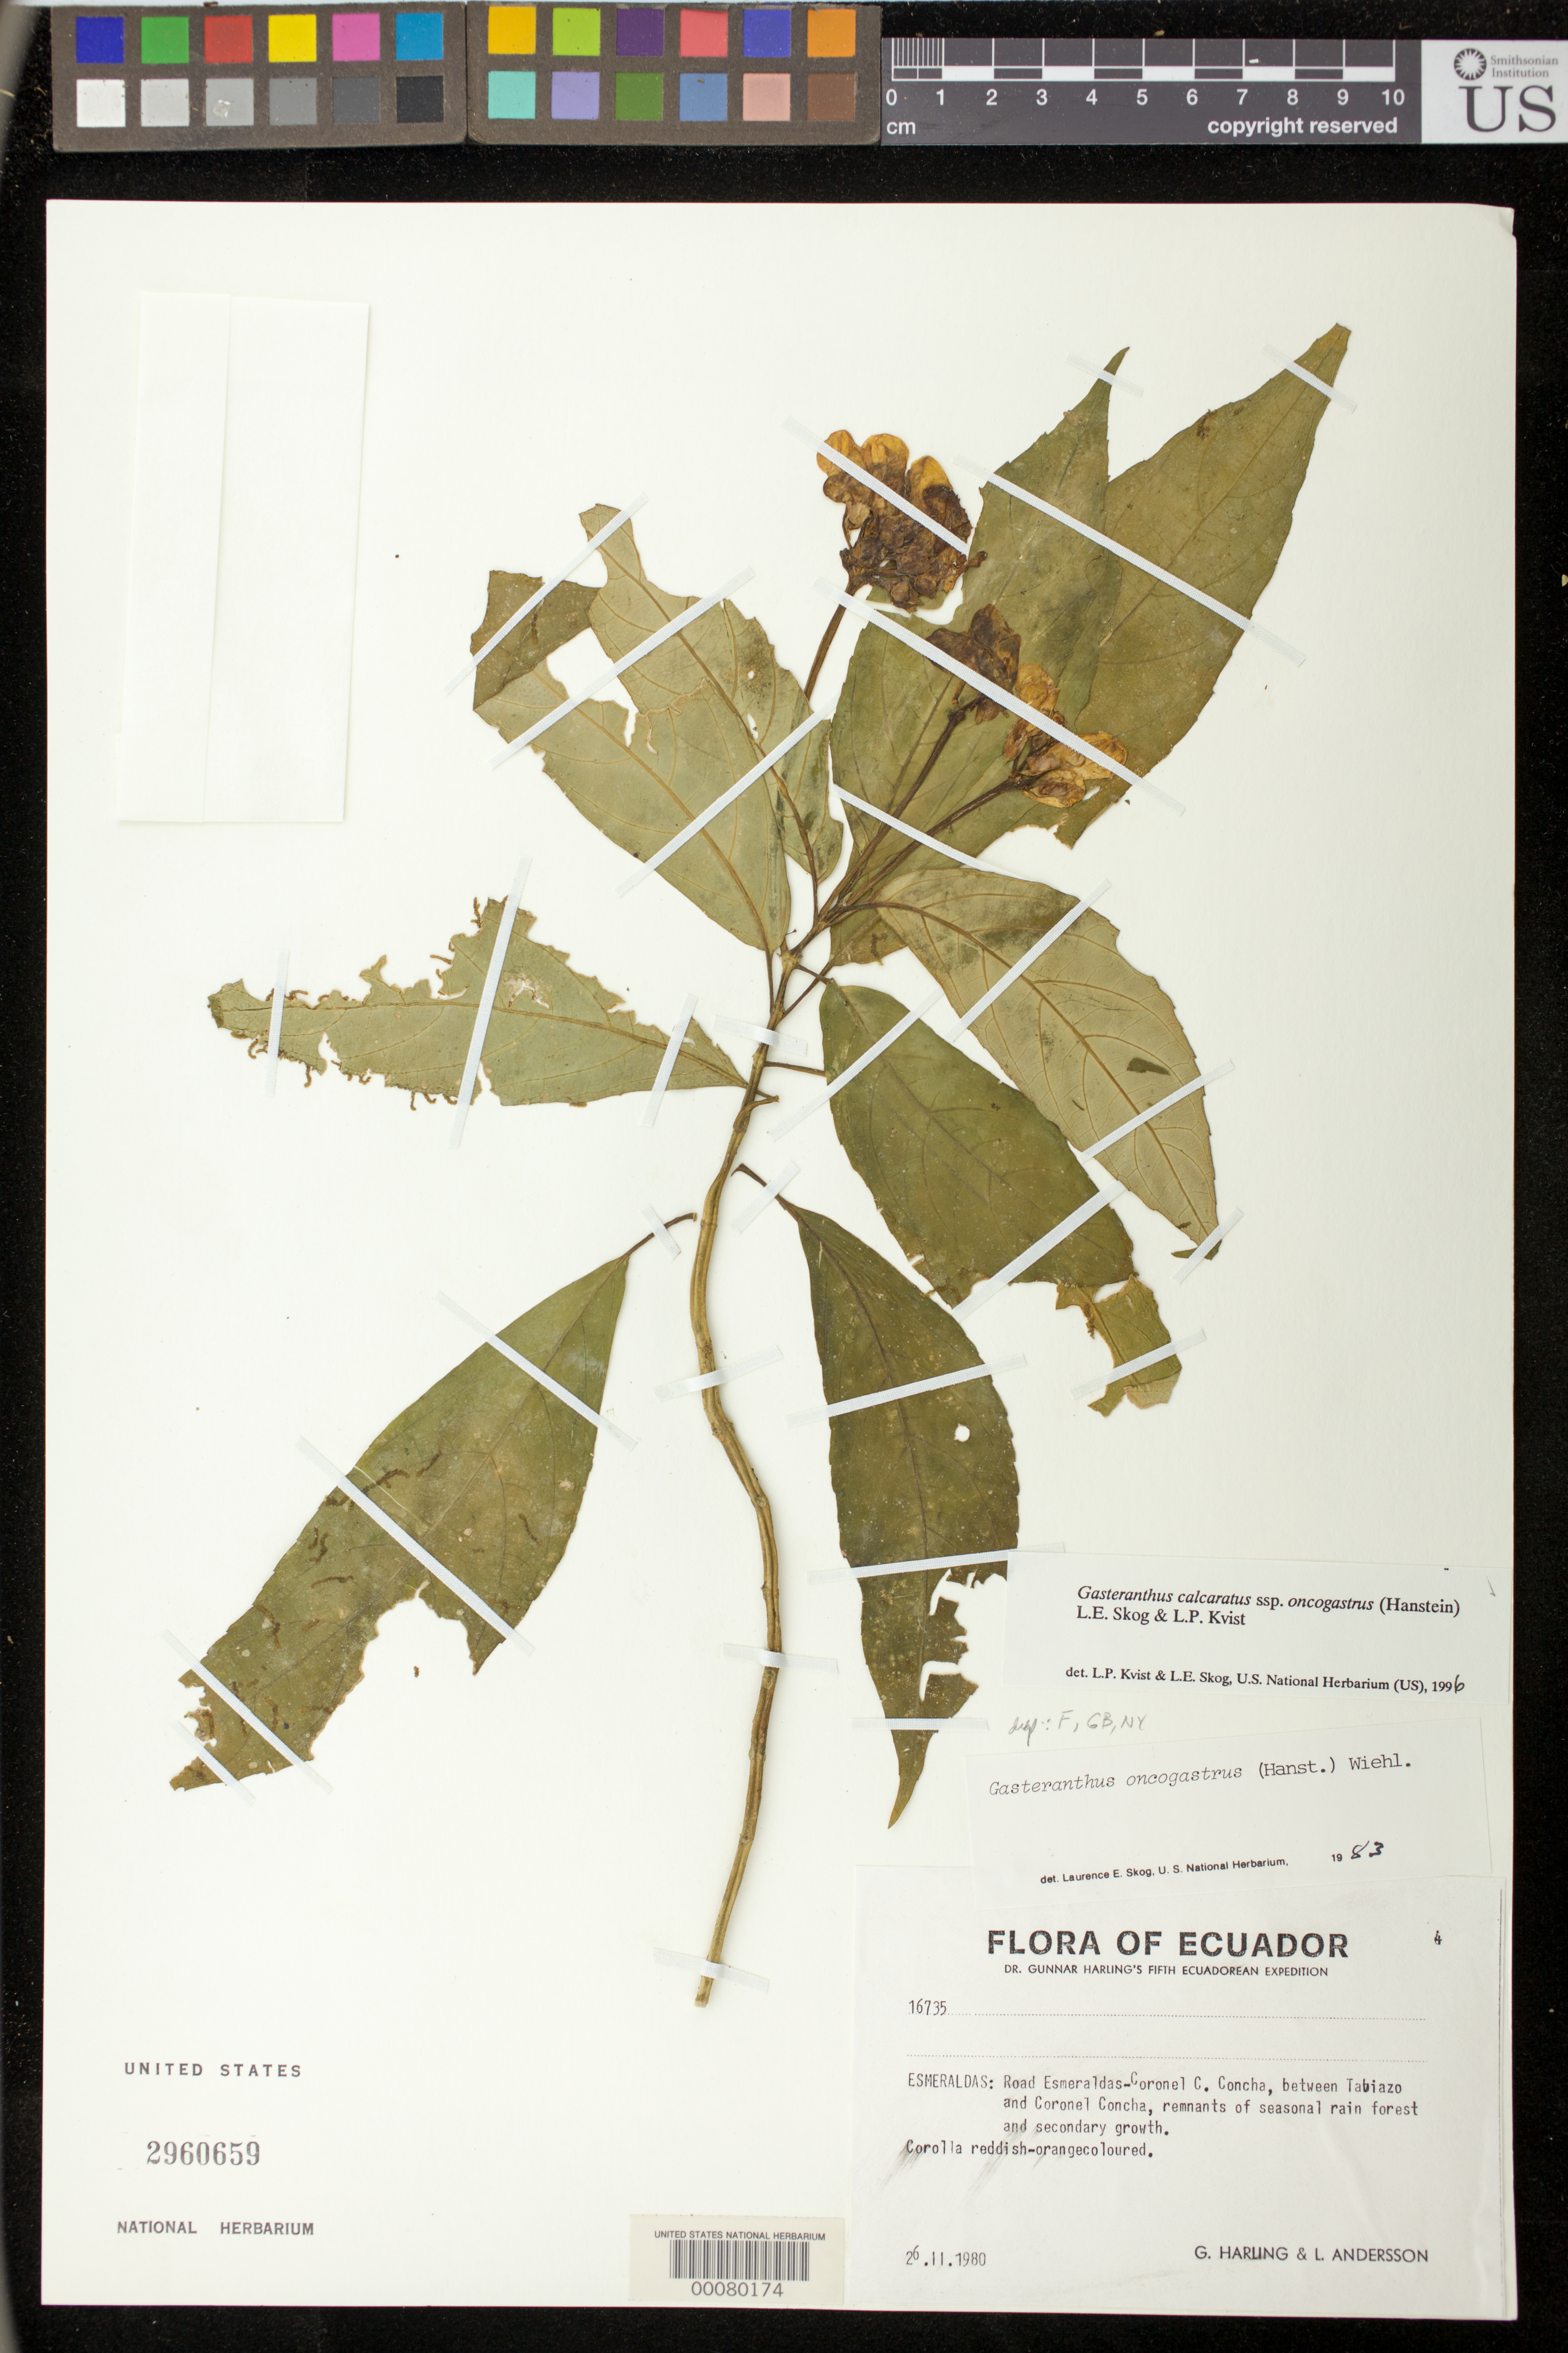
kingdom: Plantae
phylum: Tracheophyta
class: Magnoliopsida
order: Lamiales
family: Gesneriaceae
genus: Sinningia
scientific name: Sinningia incarnata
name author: (Aubl.) D.L. Denham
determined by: Skog, Laurence E.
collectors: G. Harling & L. Andersson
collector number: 16735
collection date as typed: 26 Feb 1980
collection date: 1980-02-26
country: Ecuador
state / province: Esmeraldas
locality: Road Esmeraldas - Coronel C Concha, between Tabiazo and Coronel Concha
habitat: Remnants of seasonal rain forest and secondary growth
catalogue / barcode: US 2960659